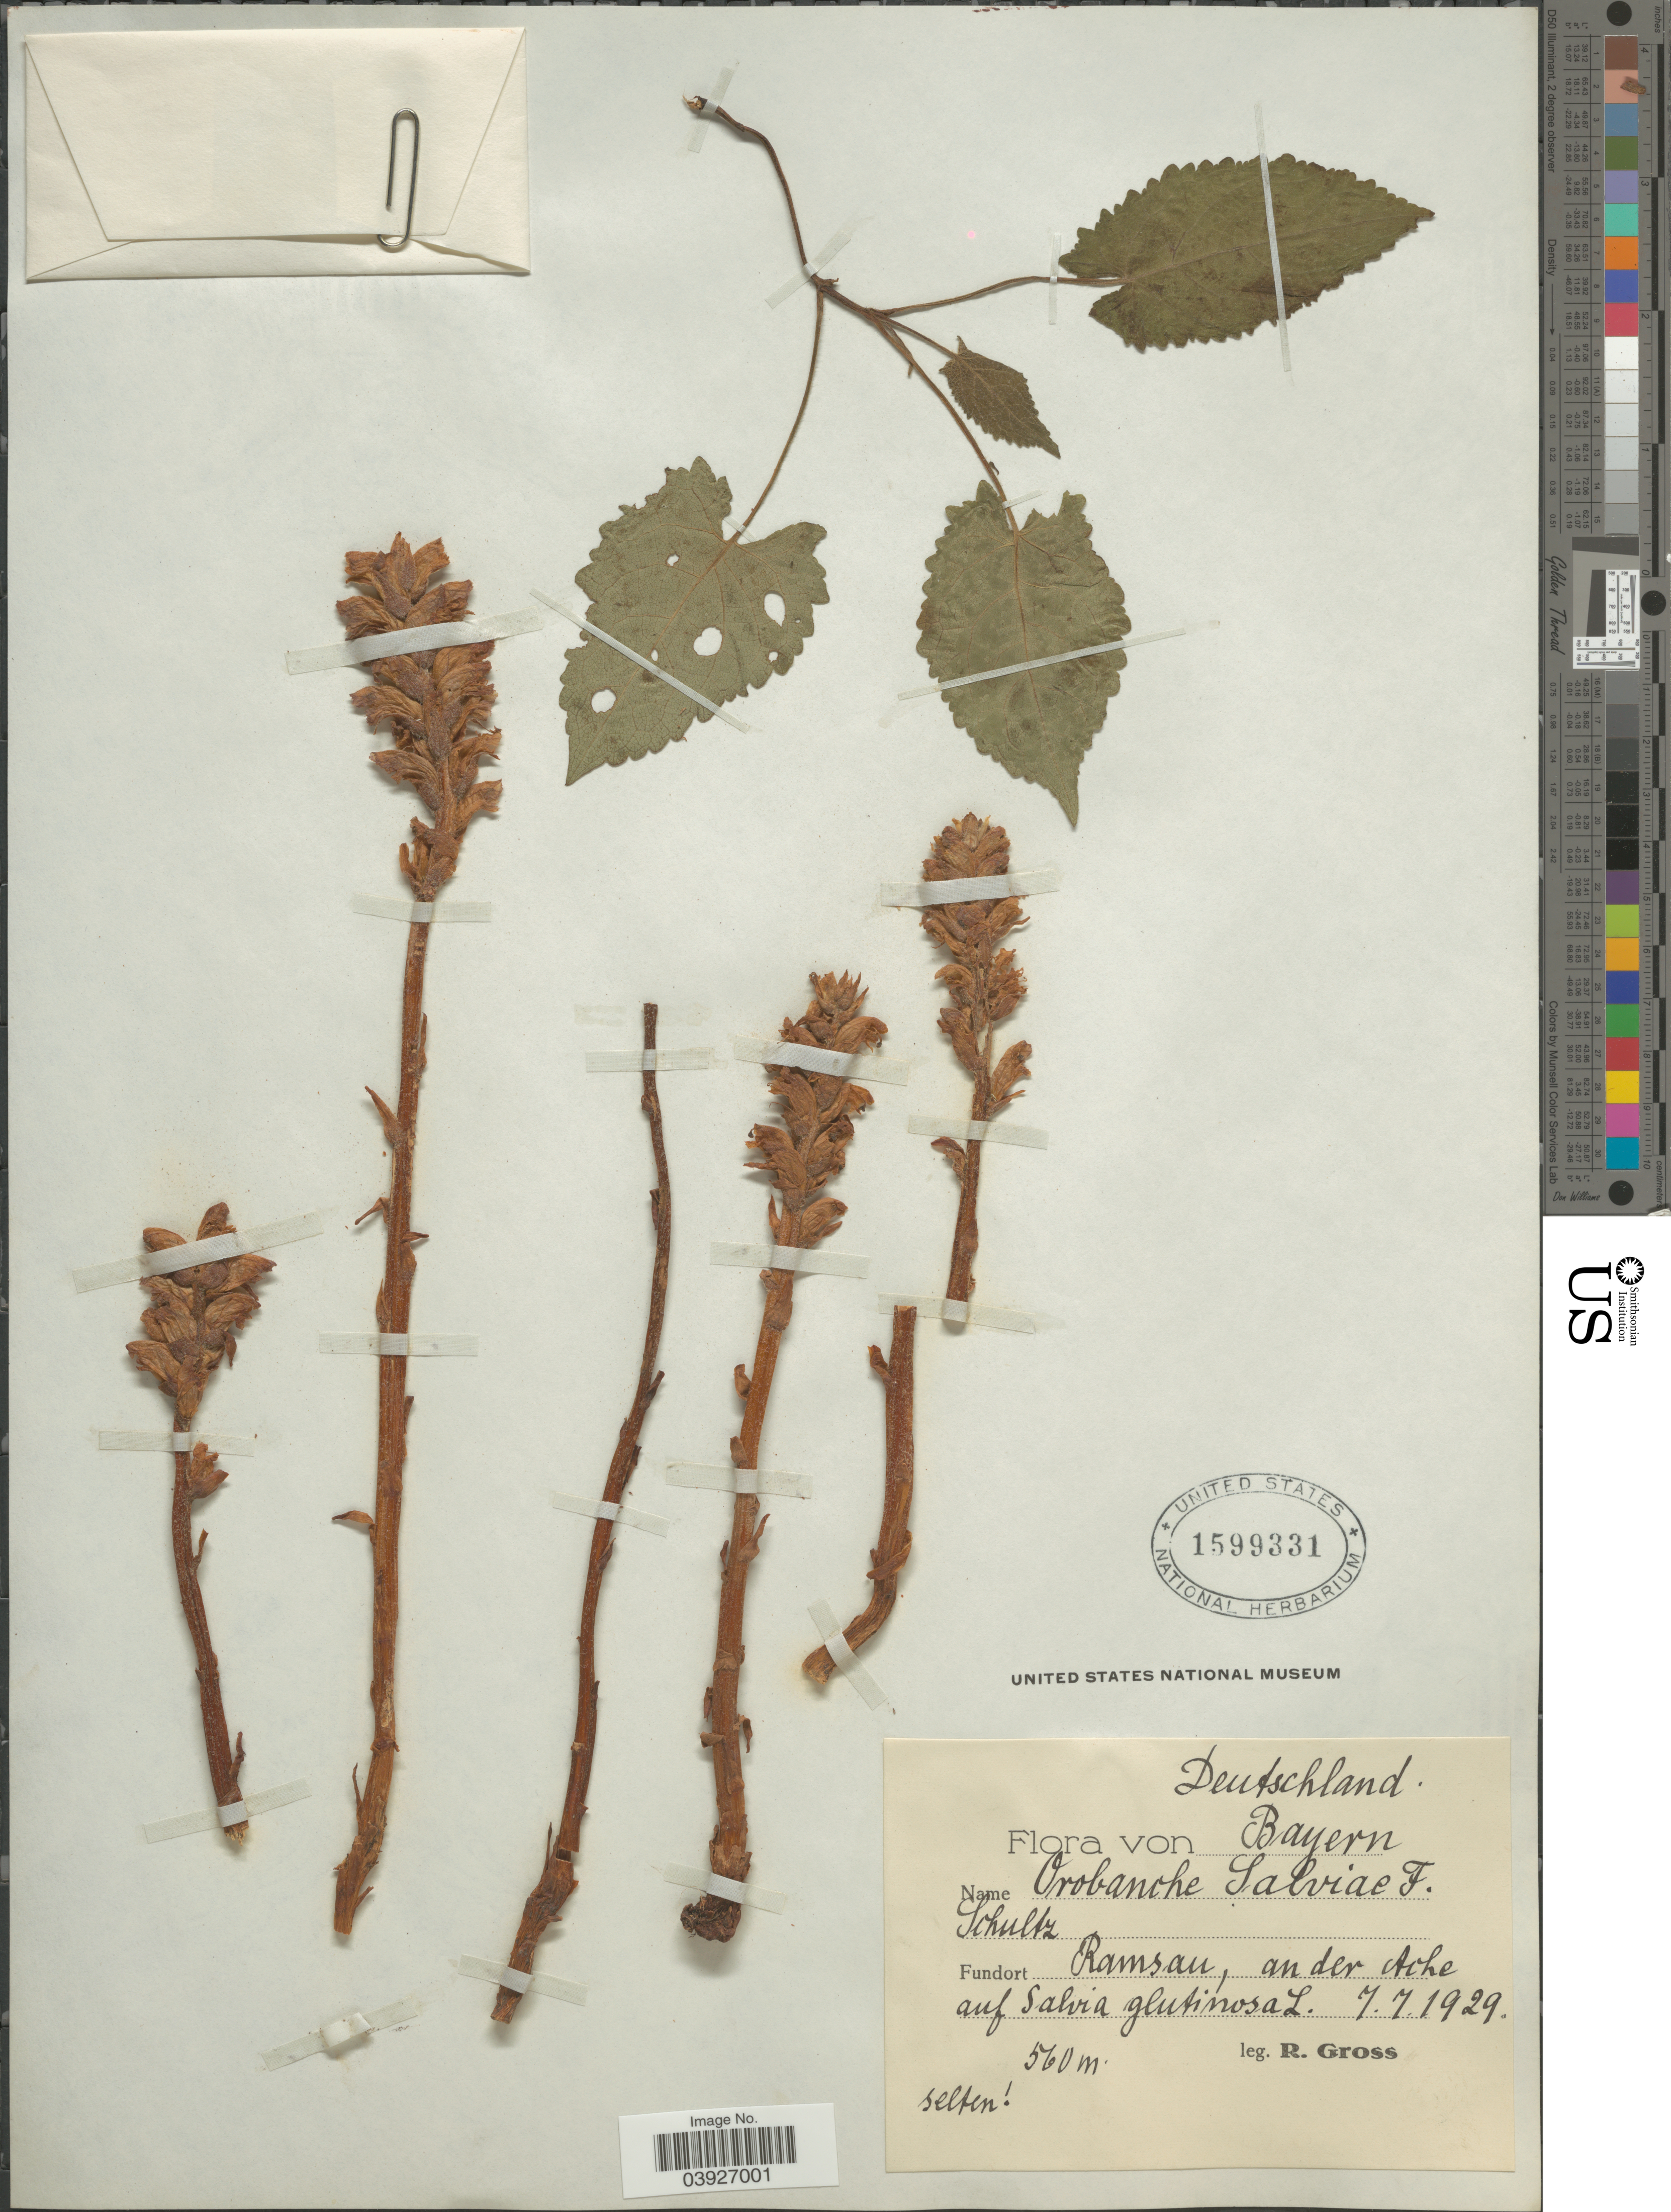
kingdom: Plantae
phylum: Tracheophyta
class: Magnoliopsida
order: Lamiales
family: Orobanchaceae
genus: Orobanche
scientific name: Orobanche salviae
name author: F.W. Schultz ex W.D.J. Koch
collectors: R. Gross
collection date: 1929-07-07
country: Germany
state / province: Bayern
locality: Deutschland. Ramsau, ander Ache auf Salvia glutinosa L.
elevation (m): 560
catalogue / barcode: US 1599331